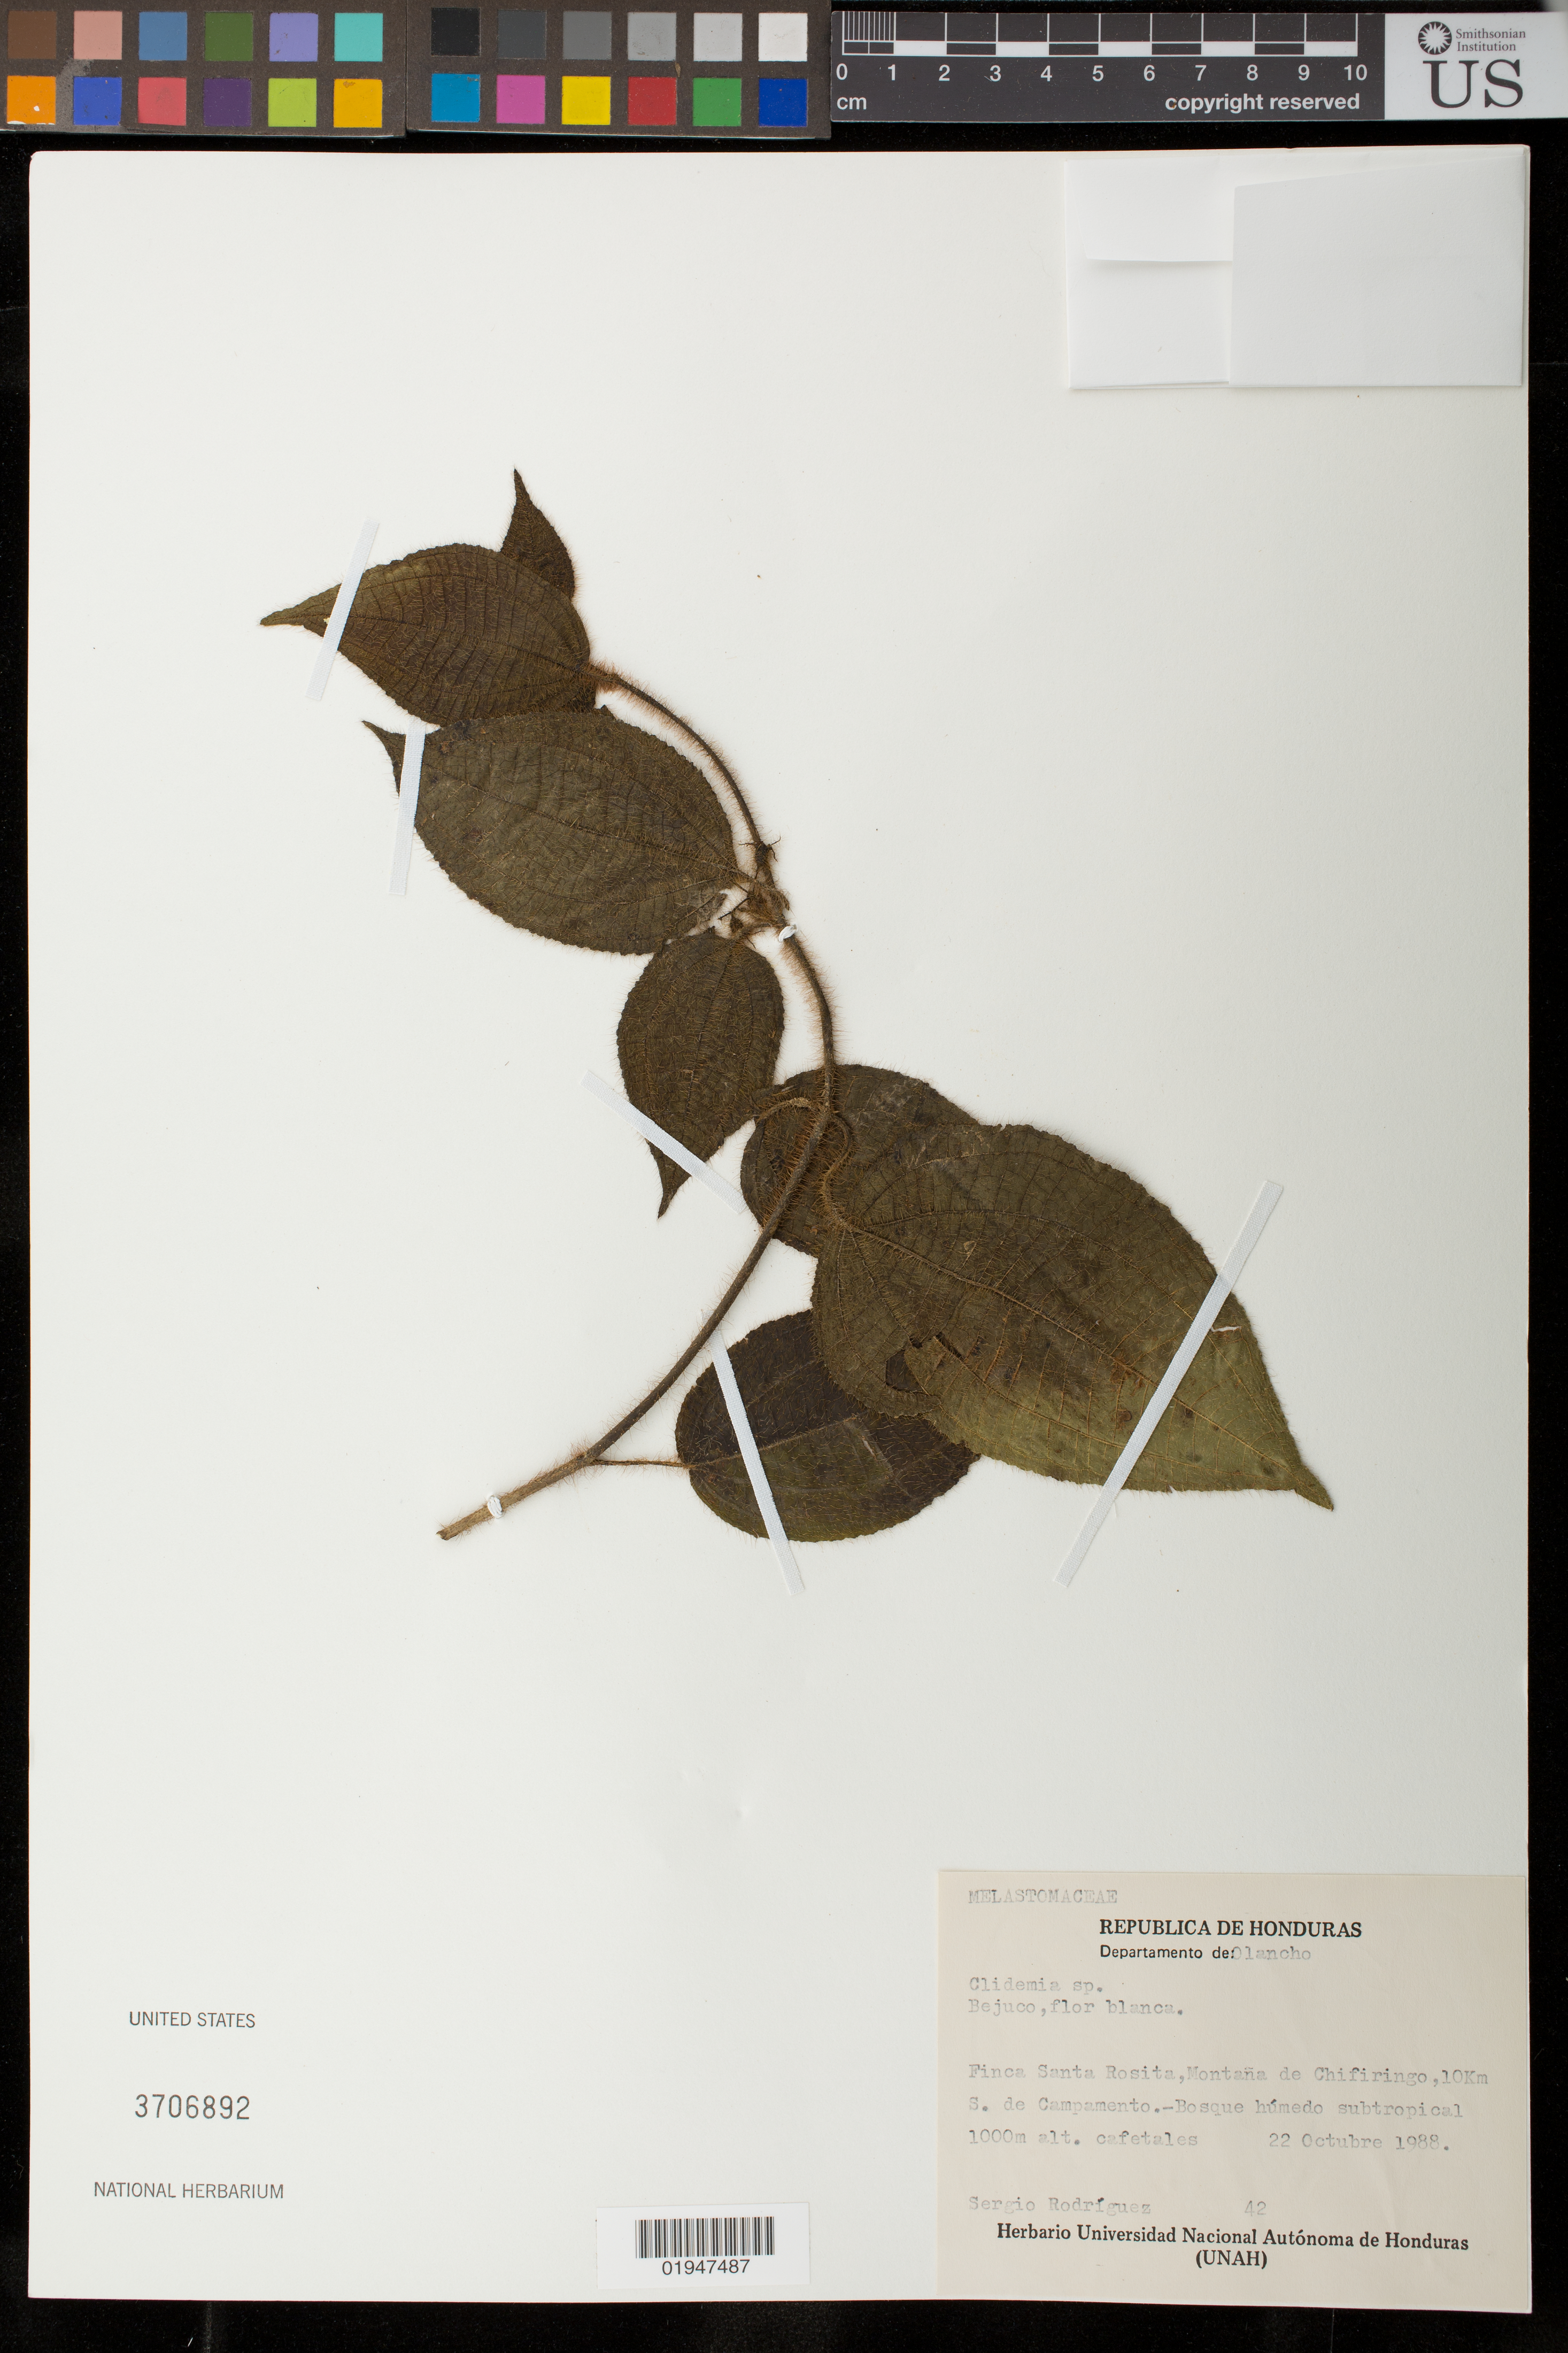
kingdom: Plantae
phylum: Tracheophyta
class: Magnoliopsida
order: Myrtales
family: Melastomataceae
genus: Miconia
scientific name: Miconia crenata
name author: (Vahl) Michelang.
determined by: Ferreira-Alves, R.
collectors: S. Rodríguez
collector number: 42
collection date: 1988-10-22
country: Honduras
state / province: Olancho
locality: Finca Santa Rosita, Montaña de Chifiringo, 10 km S de Campamento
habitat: Bosque húmedo subtropical. Cafetales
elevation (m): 1000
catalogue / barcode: US 3706892